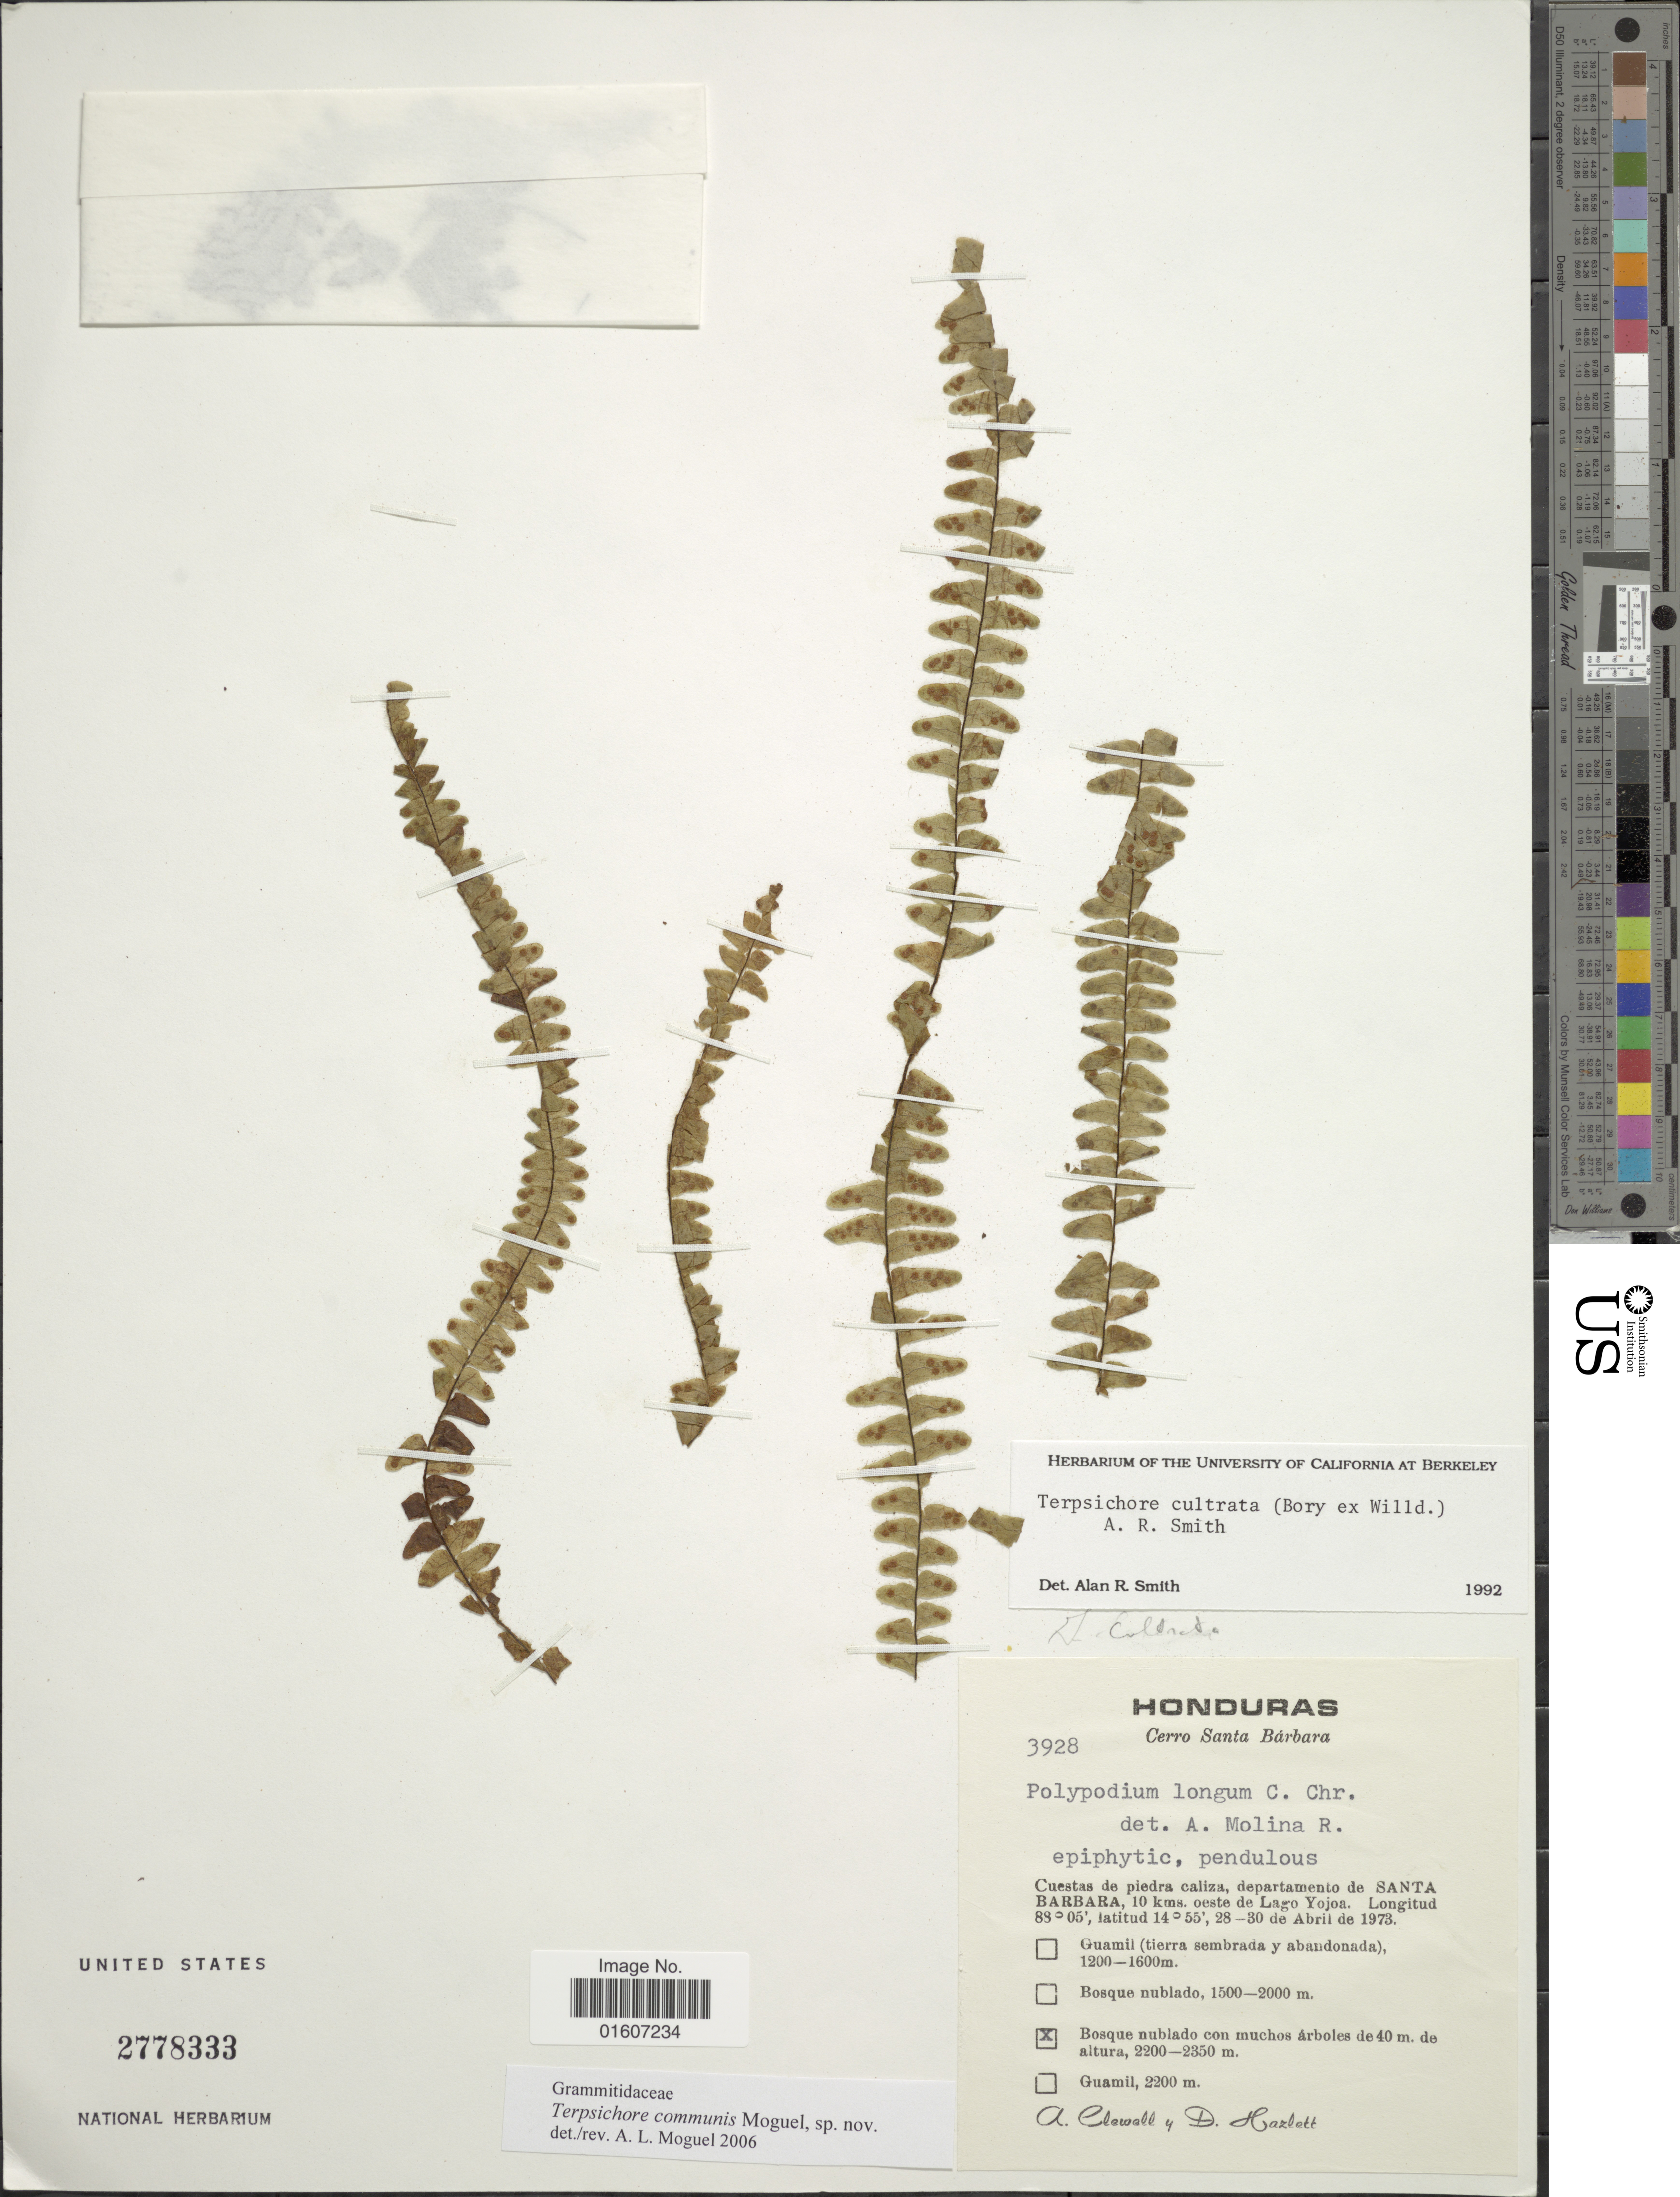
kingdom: Plantae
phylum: Tracheophyta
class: Polypodiopsida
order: Polypodiales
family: Polypodiaceae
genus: Terpsichore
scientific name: Terpsichore communis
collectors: A. Clewell & D. Hazlett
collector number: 3928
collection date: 1973-04-28/1973-04-30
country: Honduras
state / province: Santa Bárbara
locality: Cerro Santa Barbara, Cuestas de piedra caliza, departamento de Santa Barbara, 10 kms oeste de Lago Yojoa, Bosque nublado con muchos árboles de 40 m.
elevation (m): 2200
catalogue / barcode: US 2778333